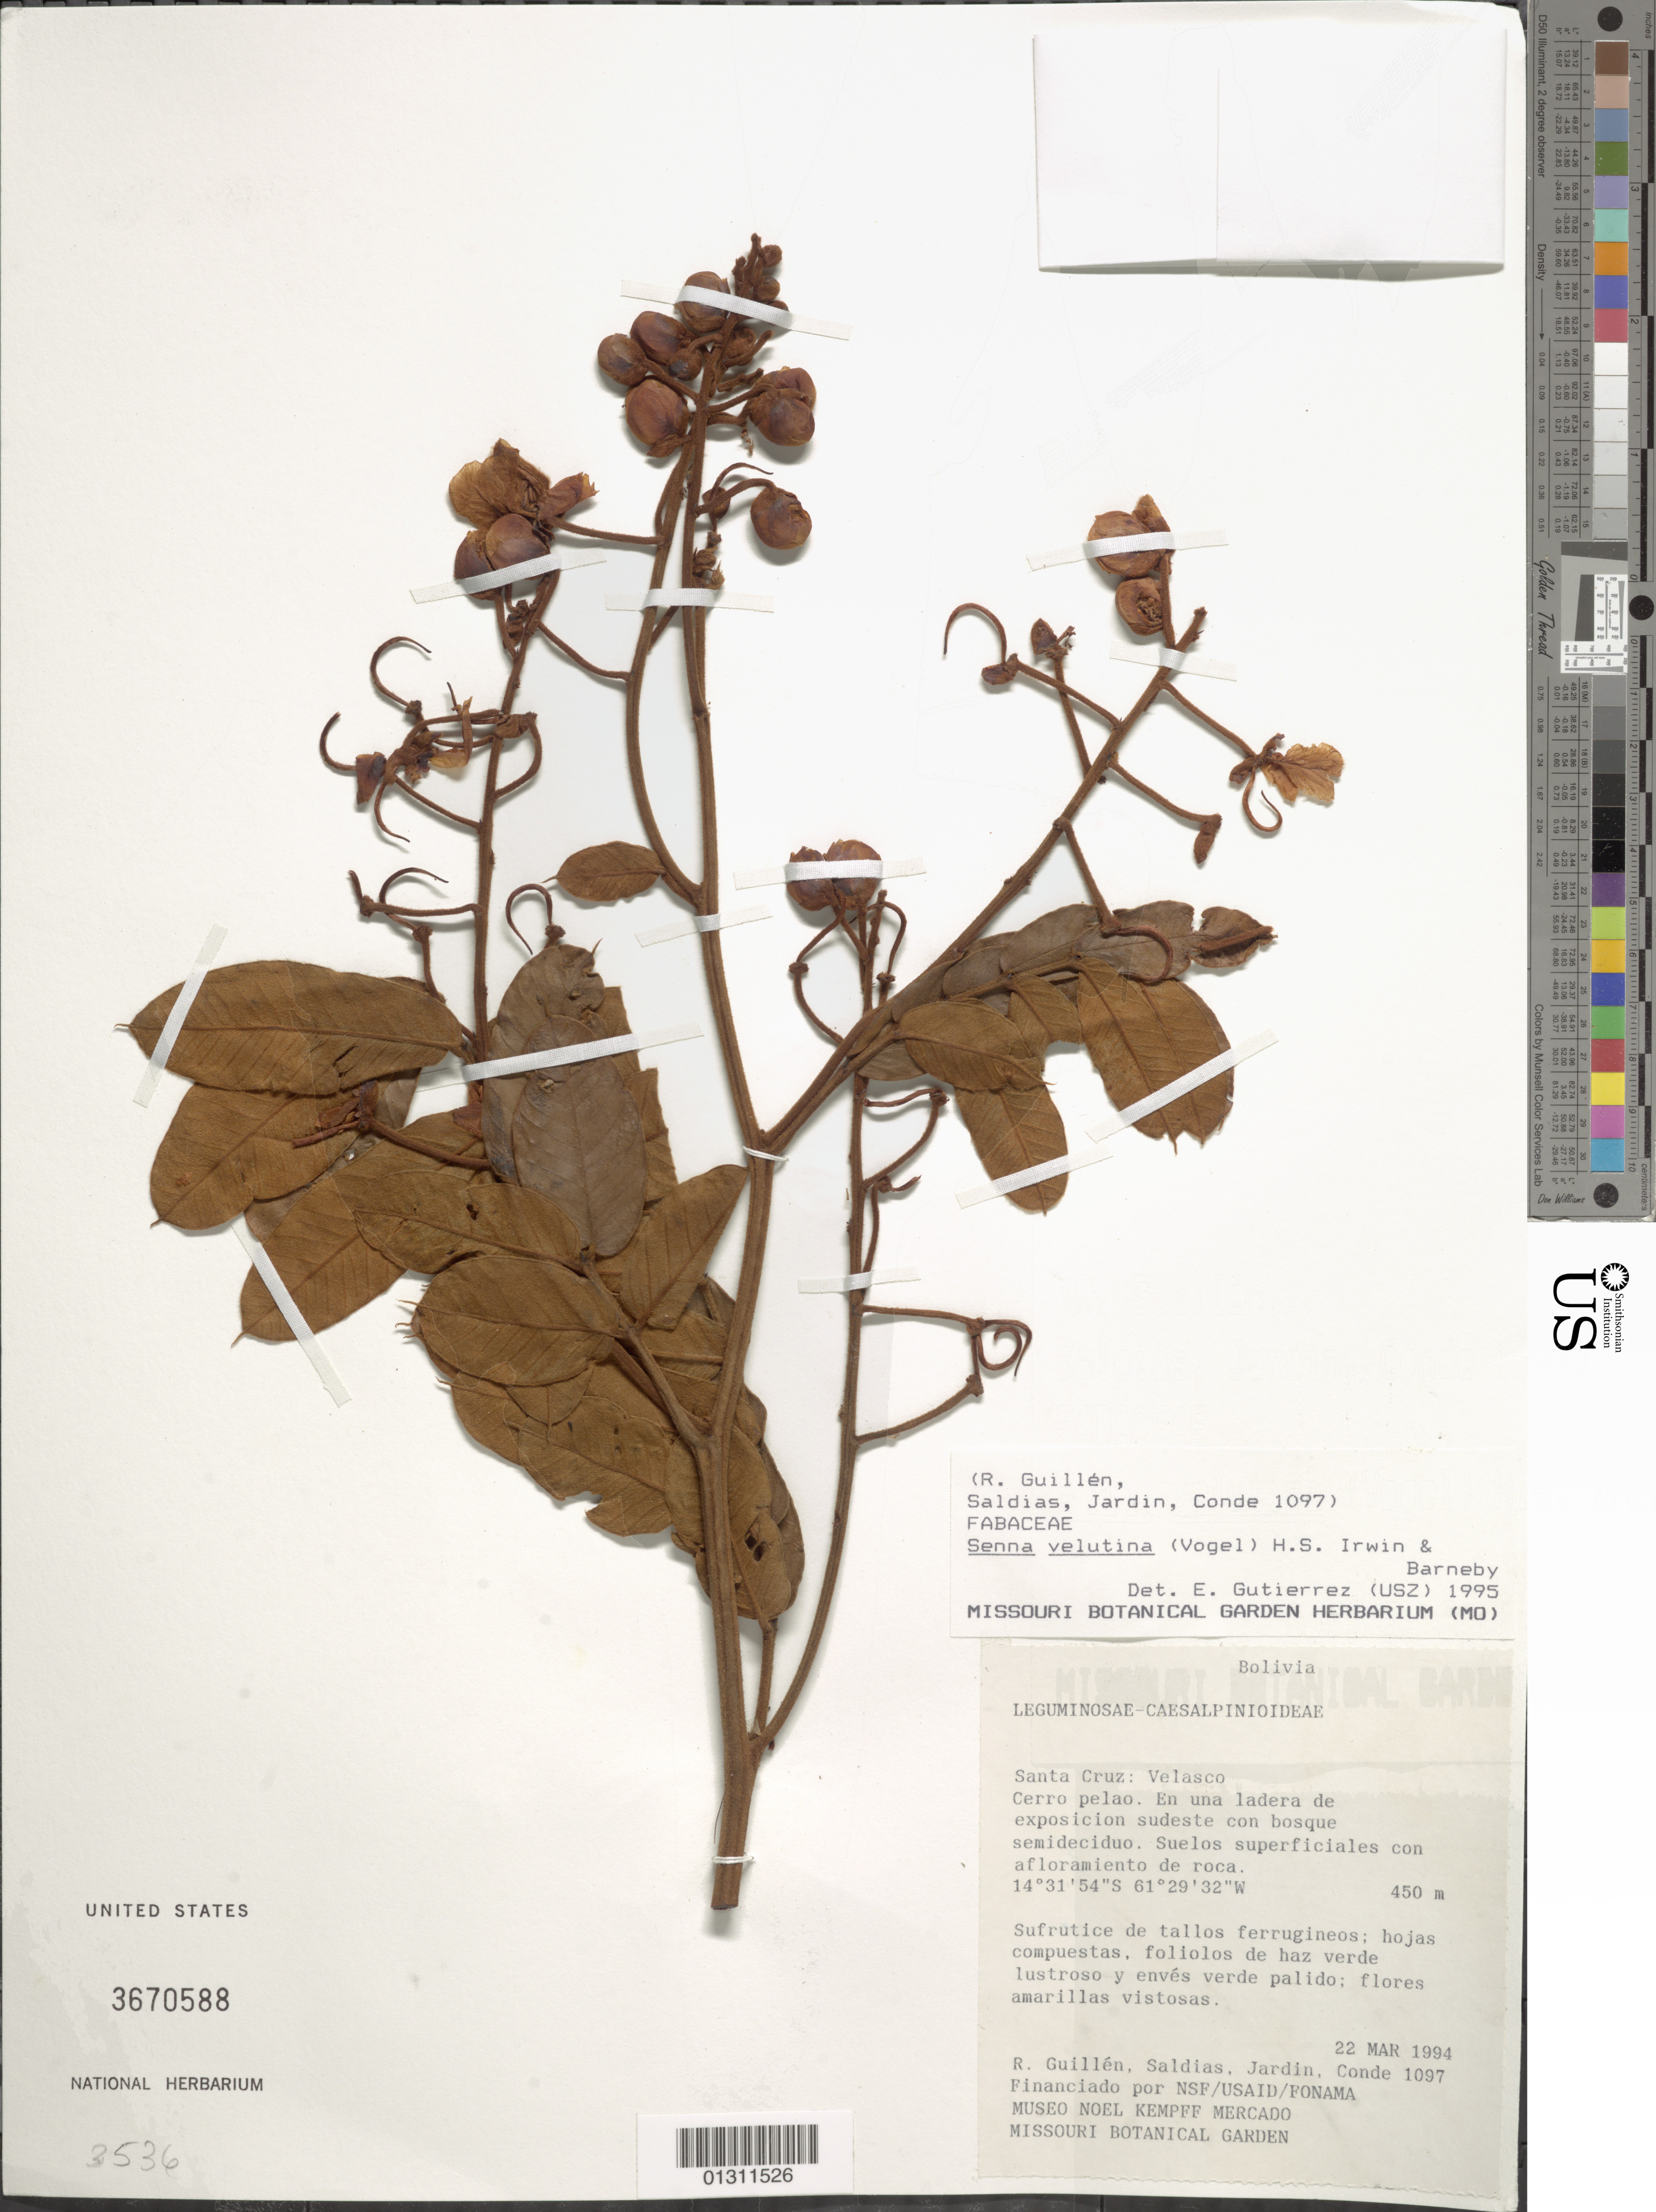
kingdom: Plantae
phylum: Tracheophyta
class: Magnoliopsida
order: Fabales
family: Fabaceae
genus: Senna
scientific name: Senna velutina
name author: (Vogel) H.S. Irwin & Barneby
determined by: Gutiérrez, E.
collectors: R. Guillen, -. Saldias, -. Jardin & Conde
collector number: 1097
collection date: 1994-03-22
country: Bolivia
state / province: Santa Cruz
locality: Velasco. Cerro pelao. En una ladera de exposicion sudeste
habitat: Bosque semideciduo. Suelos superficiales con afloramiento de roca.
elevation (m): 450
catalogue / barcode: US 3670588